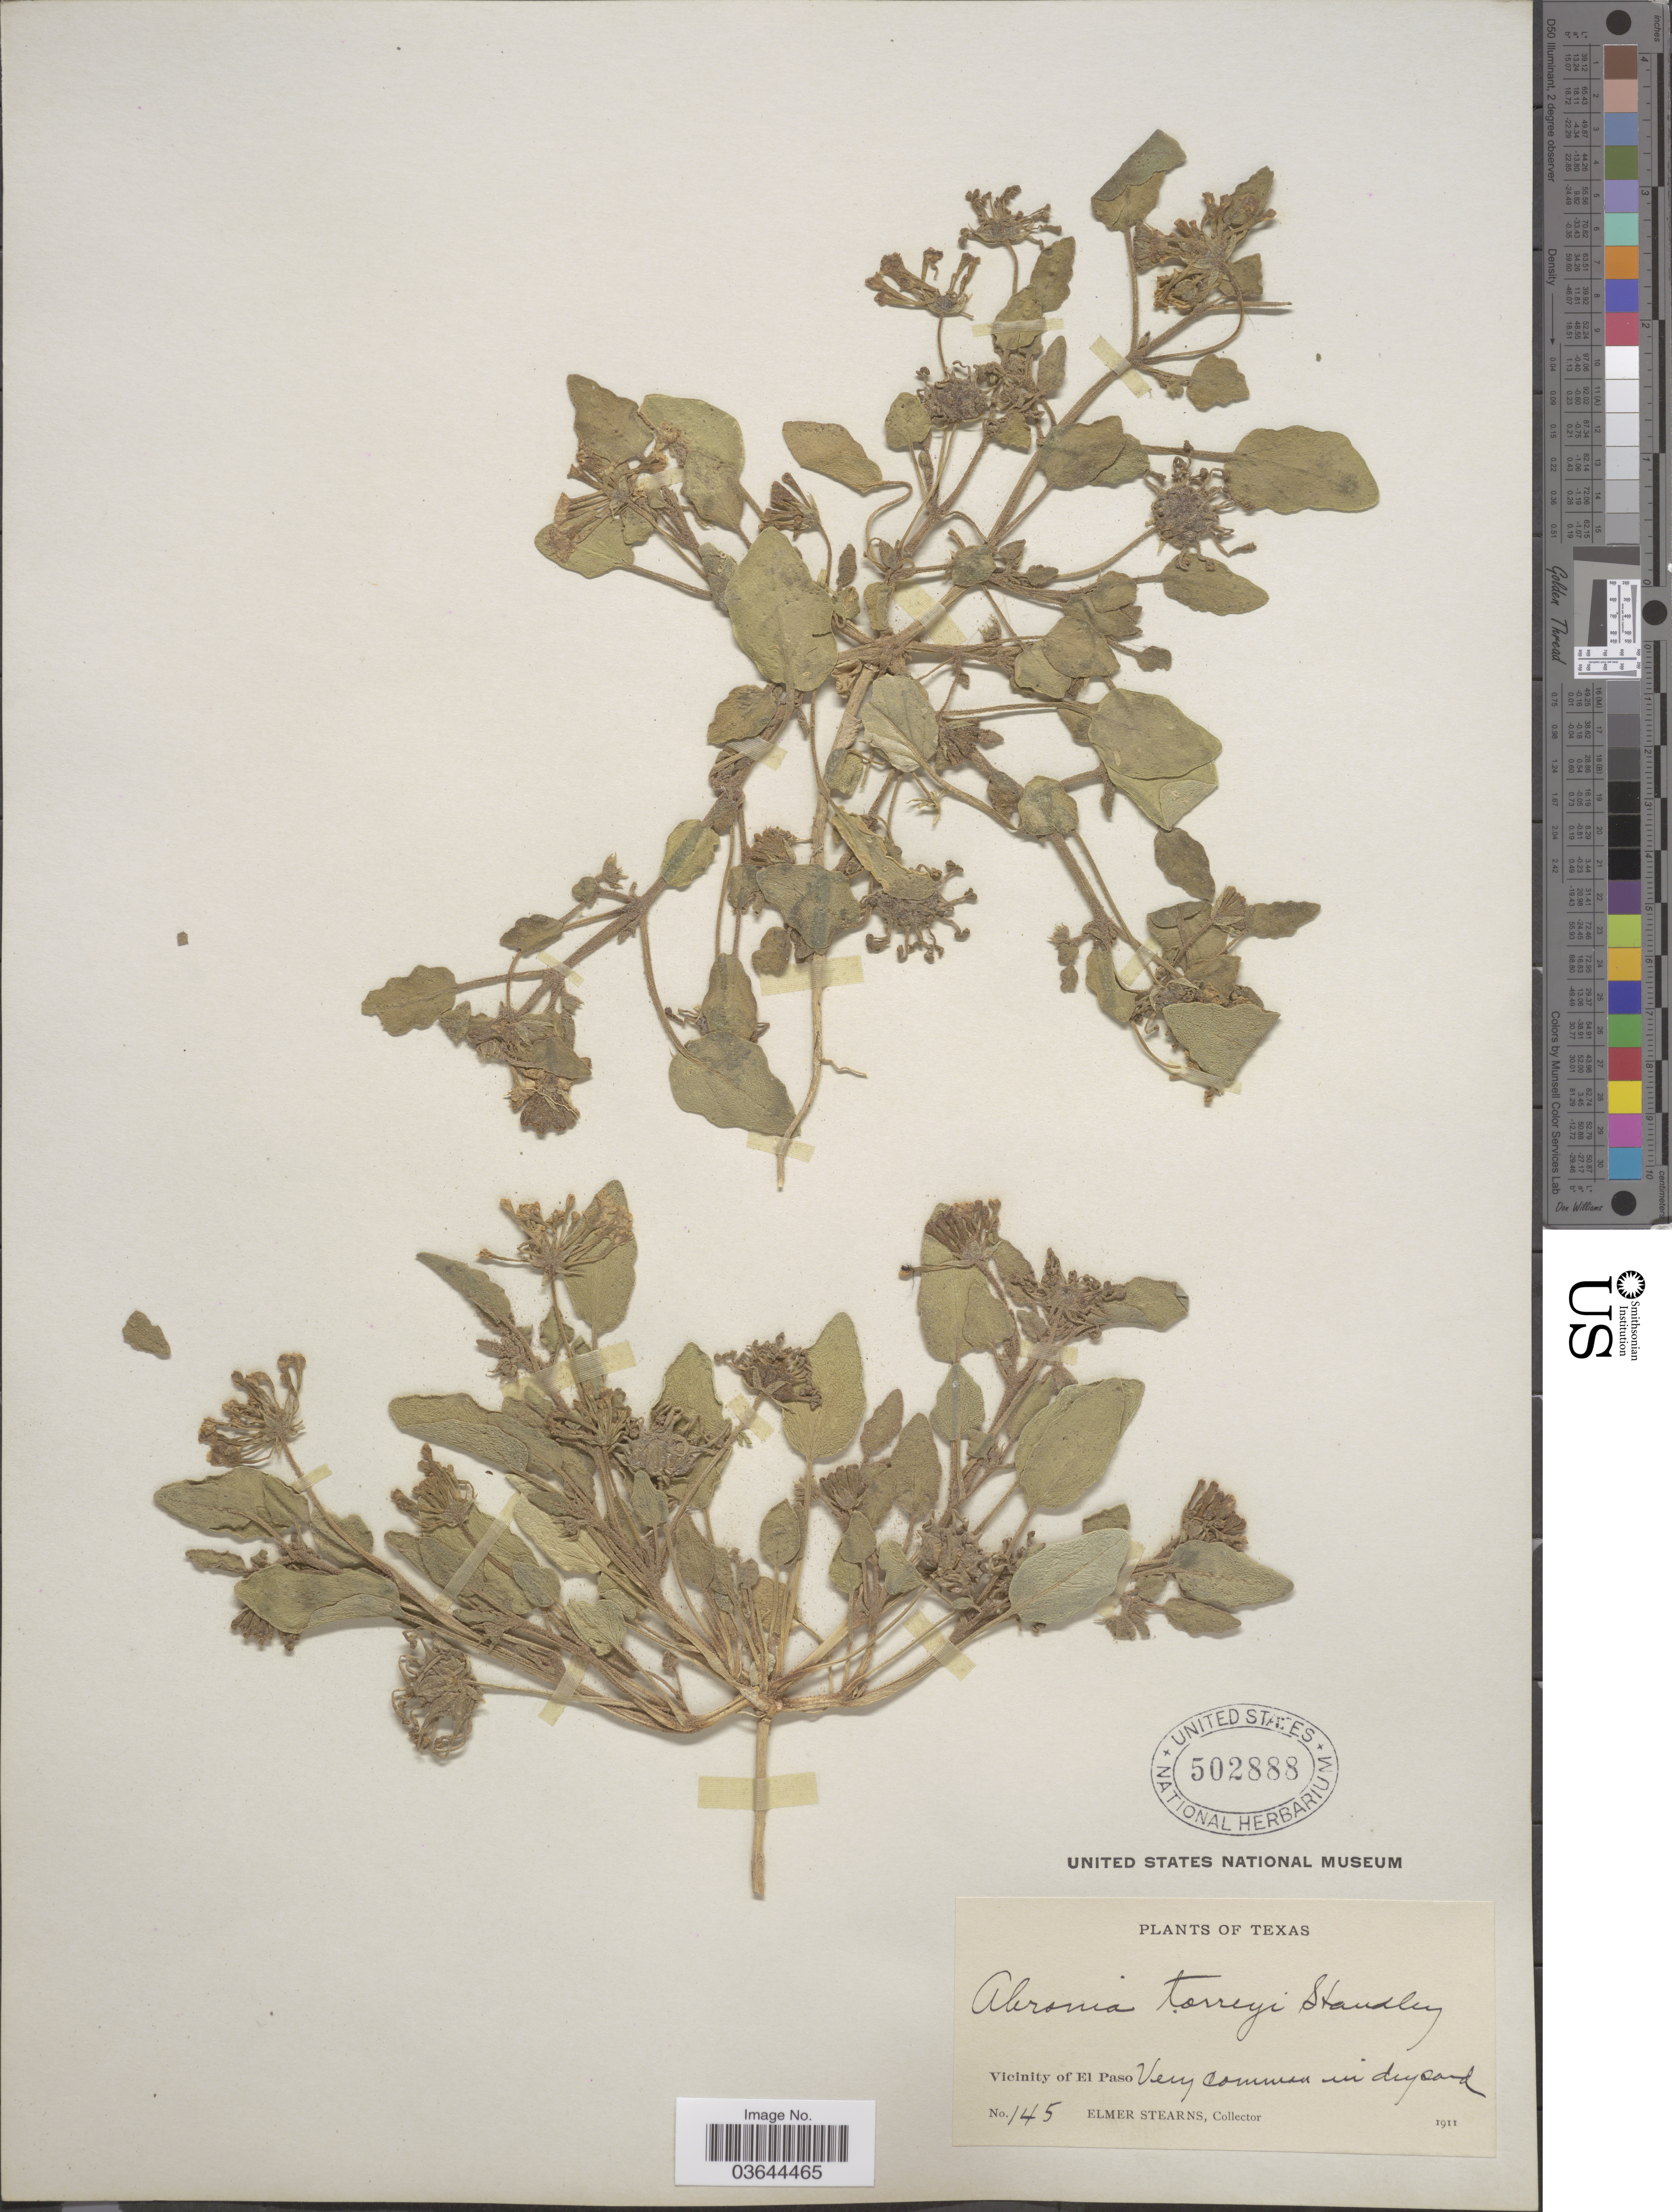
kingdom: Plantae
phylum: Tracheophyta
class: Magnoliopsida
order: Caryophyllales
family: Nyctaginaceae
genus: Abronia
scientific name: Abronia angustifolia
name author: Greene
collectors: E. Stearns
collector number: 145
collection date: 1911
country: United States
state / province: Texas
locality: Vicinity of El Paso.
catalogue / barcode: US 502888